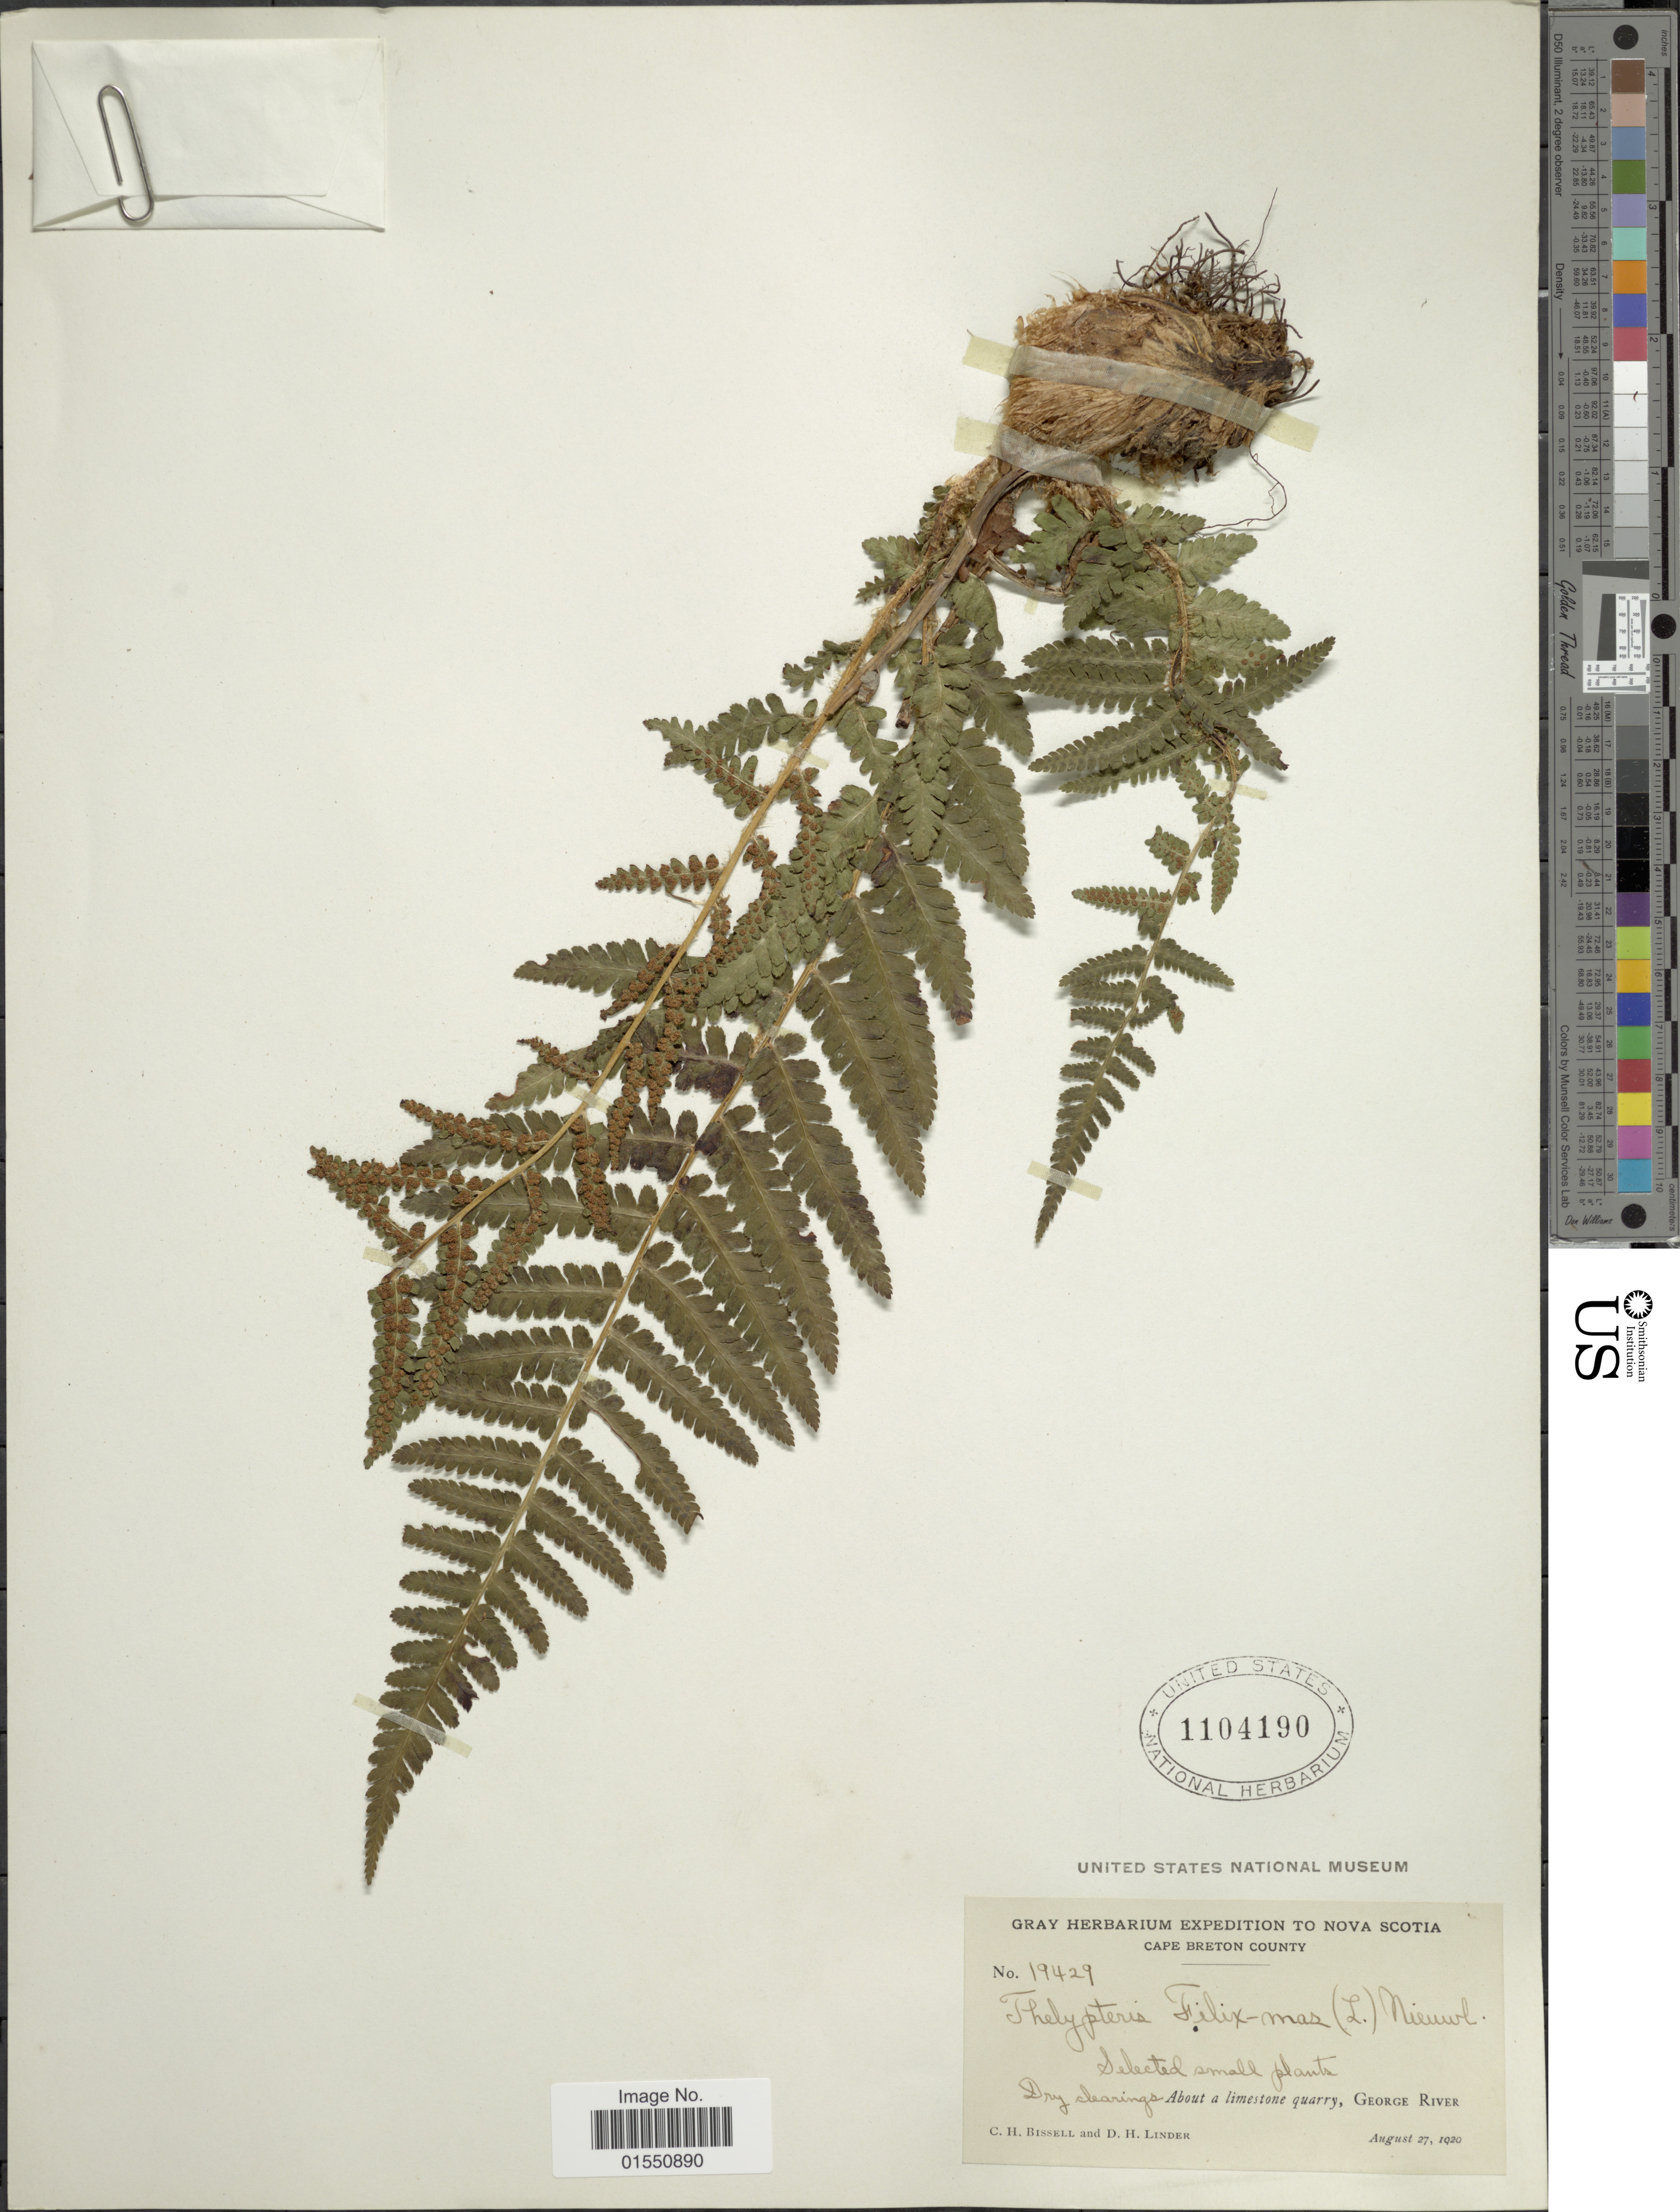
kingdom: Plantae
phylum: Tracheophyta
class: Polypodiopsida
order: Polypodiales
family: Dryopteridaceae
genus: Dryopteris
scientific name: Dryopteris filix-mas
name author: (L.) Schott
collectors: C. Bissell & D. Linder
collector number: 19429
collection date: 1920-08-27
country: Canada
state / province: Nova Scotia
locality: Cape Breton County. Dry cleanings about a limestone quarry, George River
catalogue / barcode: US 1104190